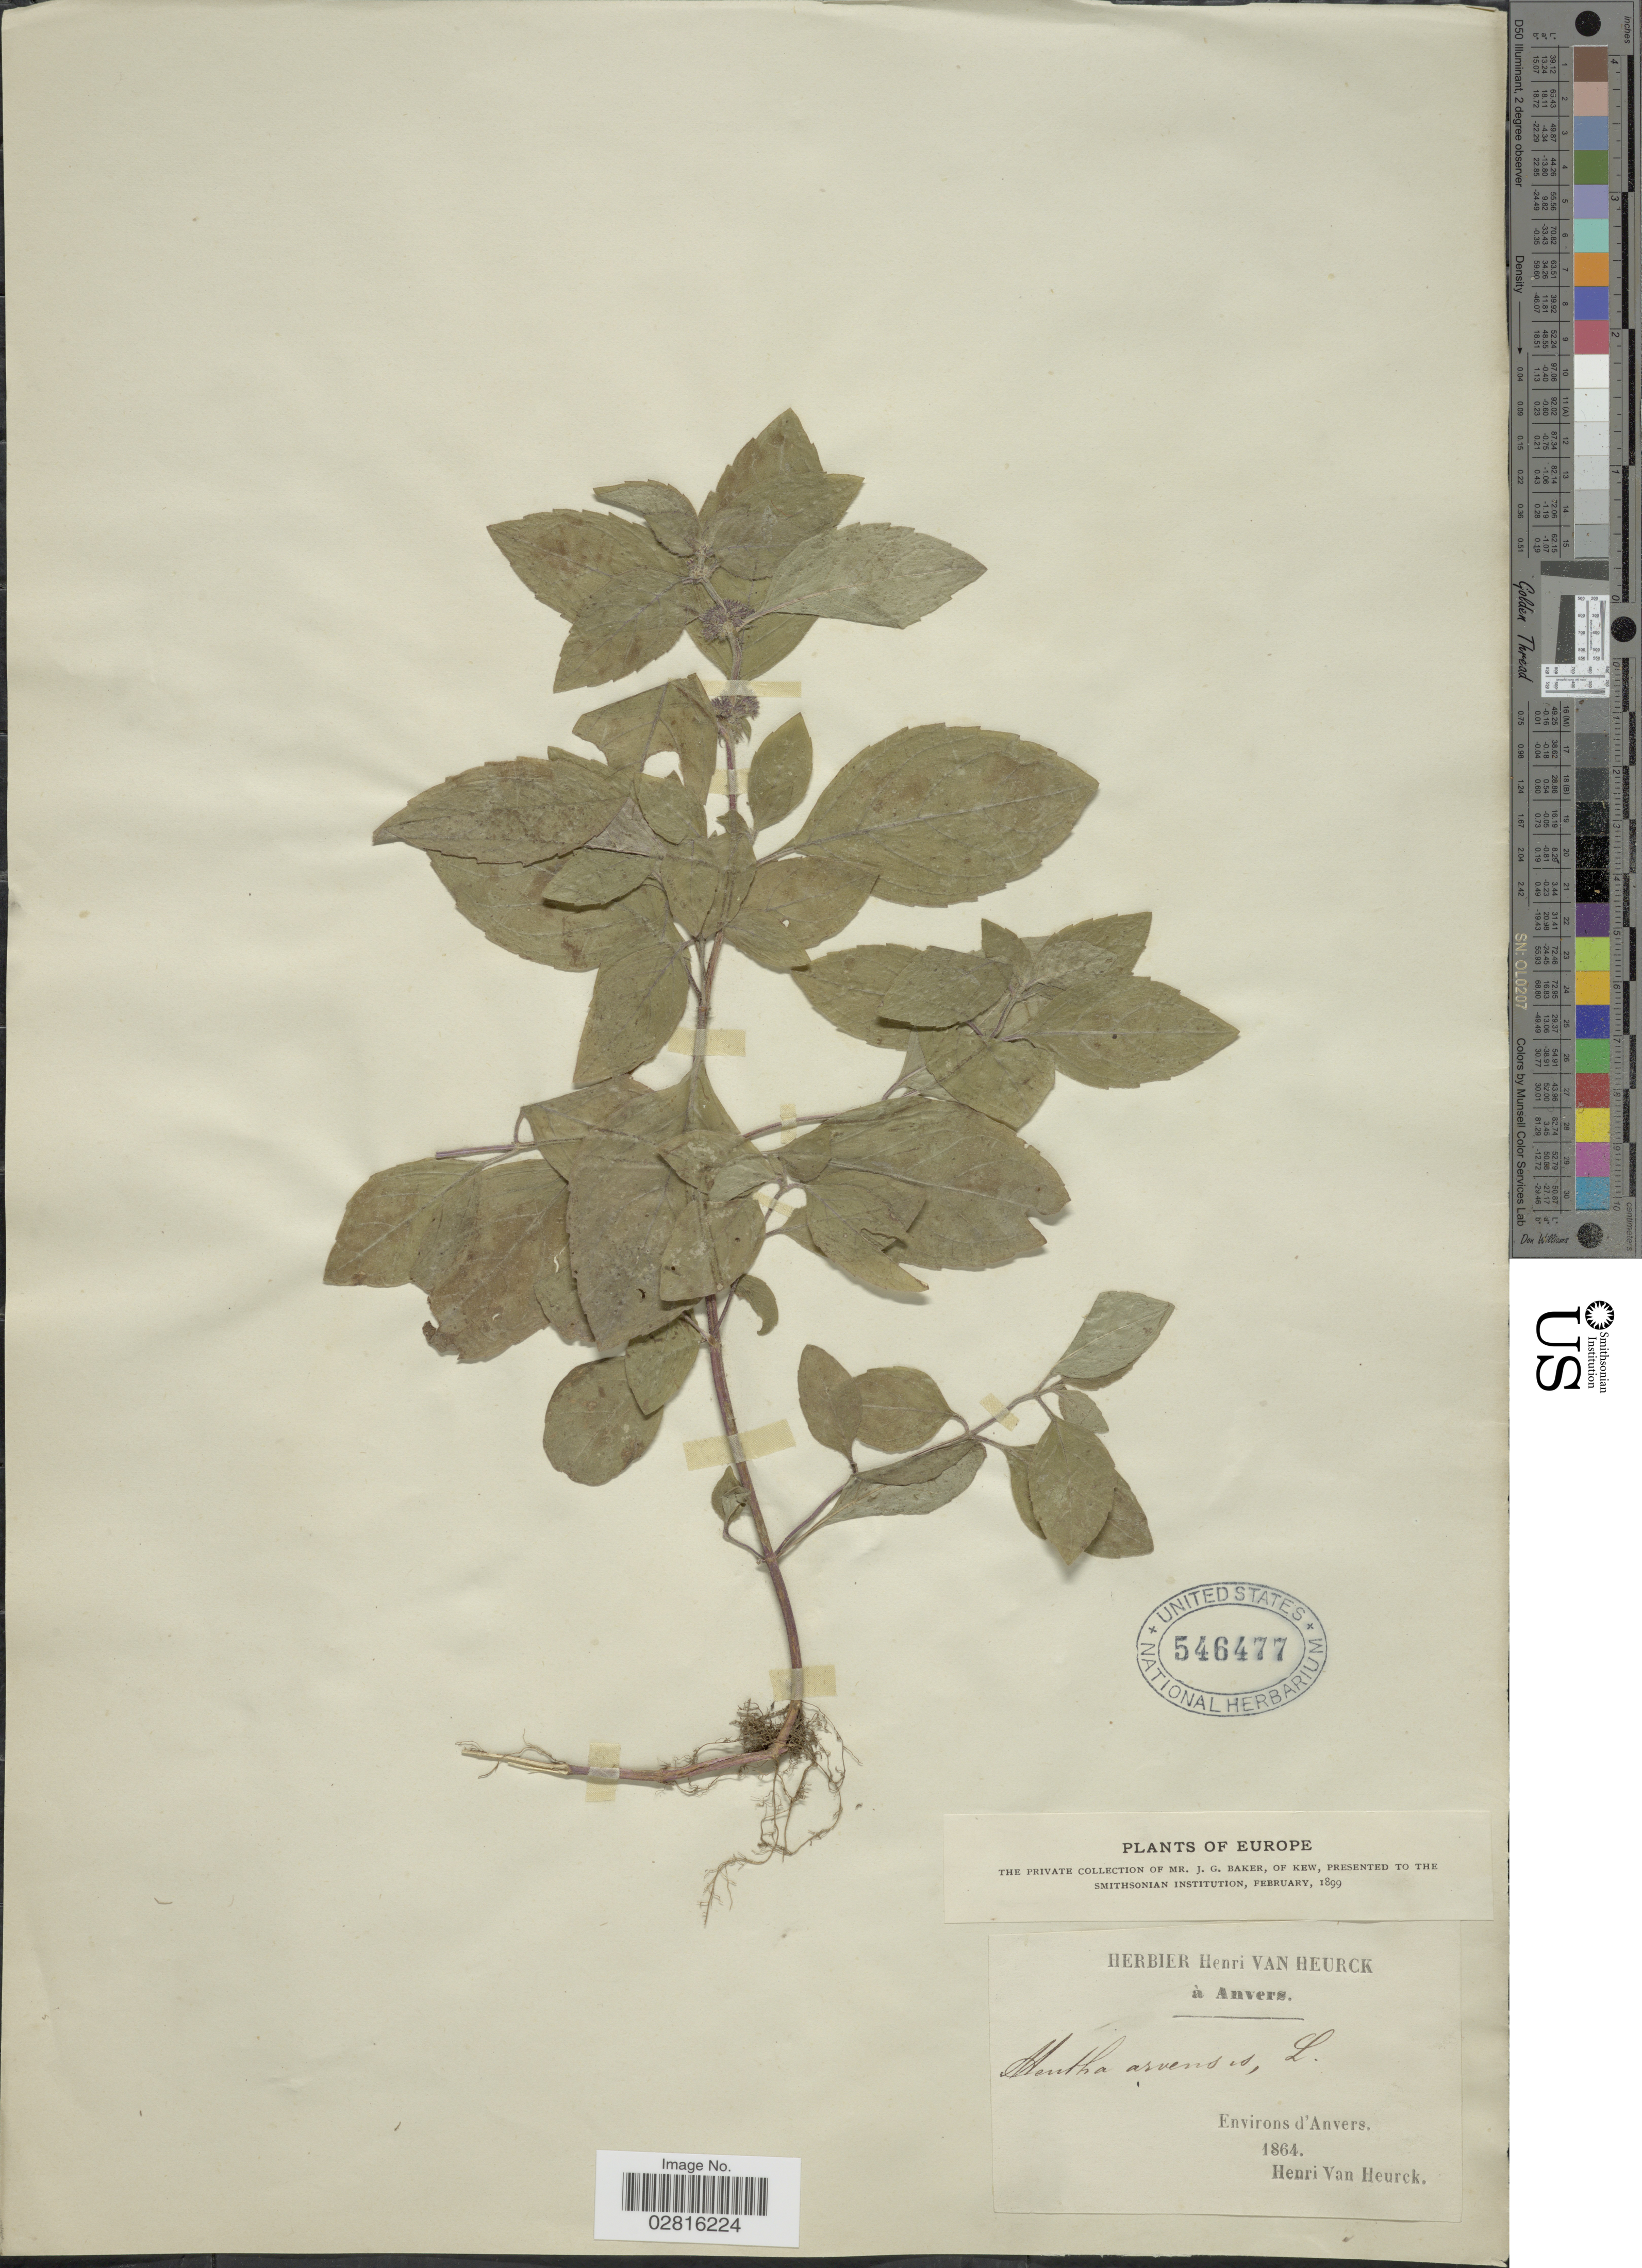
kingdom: Plantae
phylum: Tracheophyta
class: Magnoliopsida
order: Lamiales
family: Lamiaceae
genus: Mentha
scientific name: Mentha arvensis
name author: L.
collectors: H. F. Van Heurck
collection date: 1864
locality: Europe. Environs d'Anvers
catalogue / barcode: US 546477